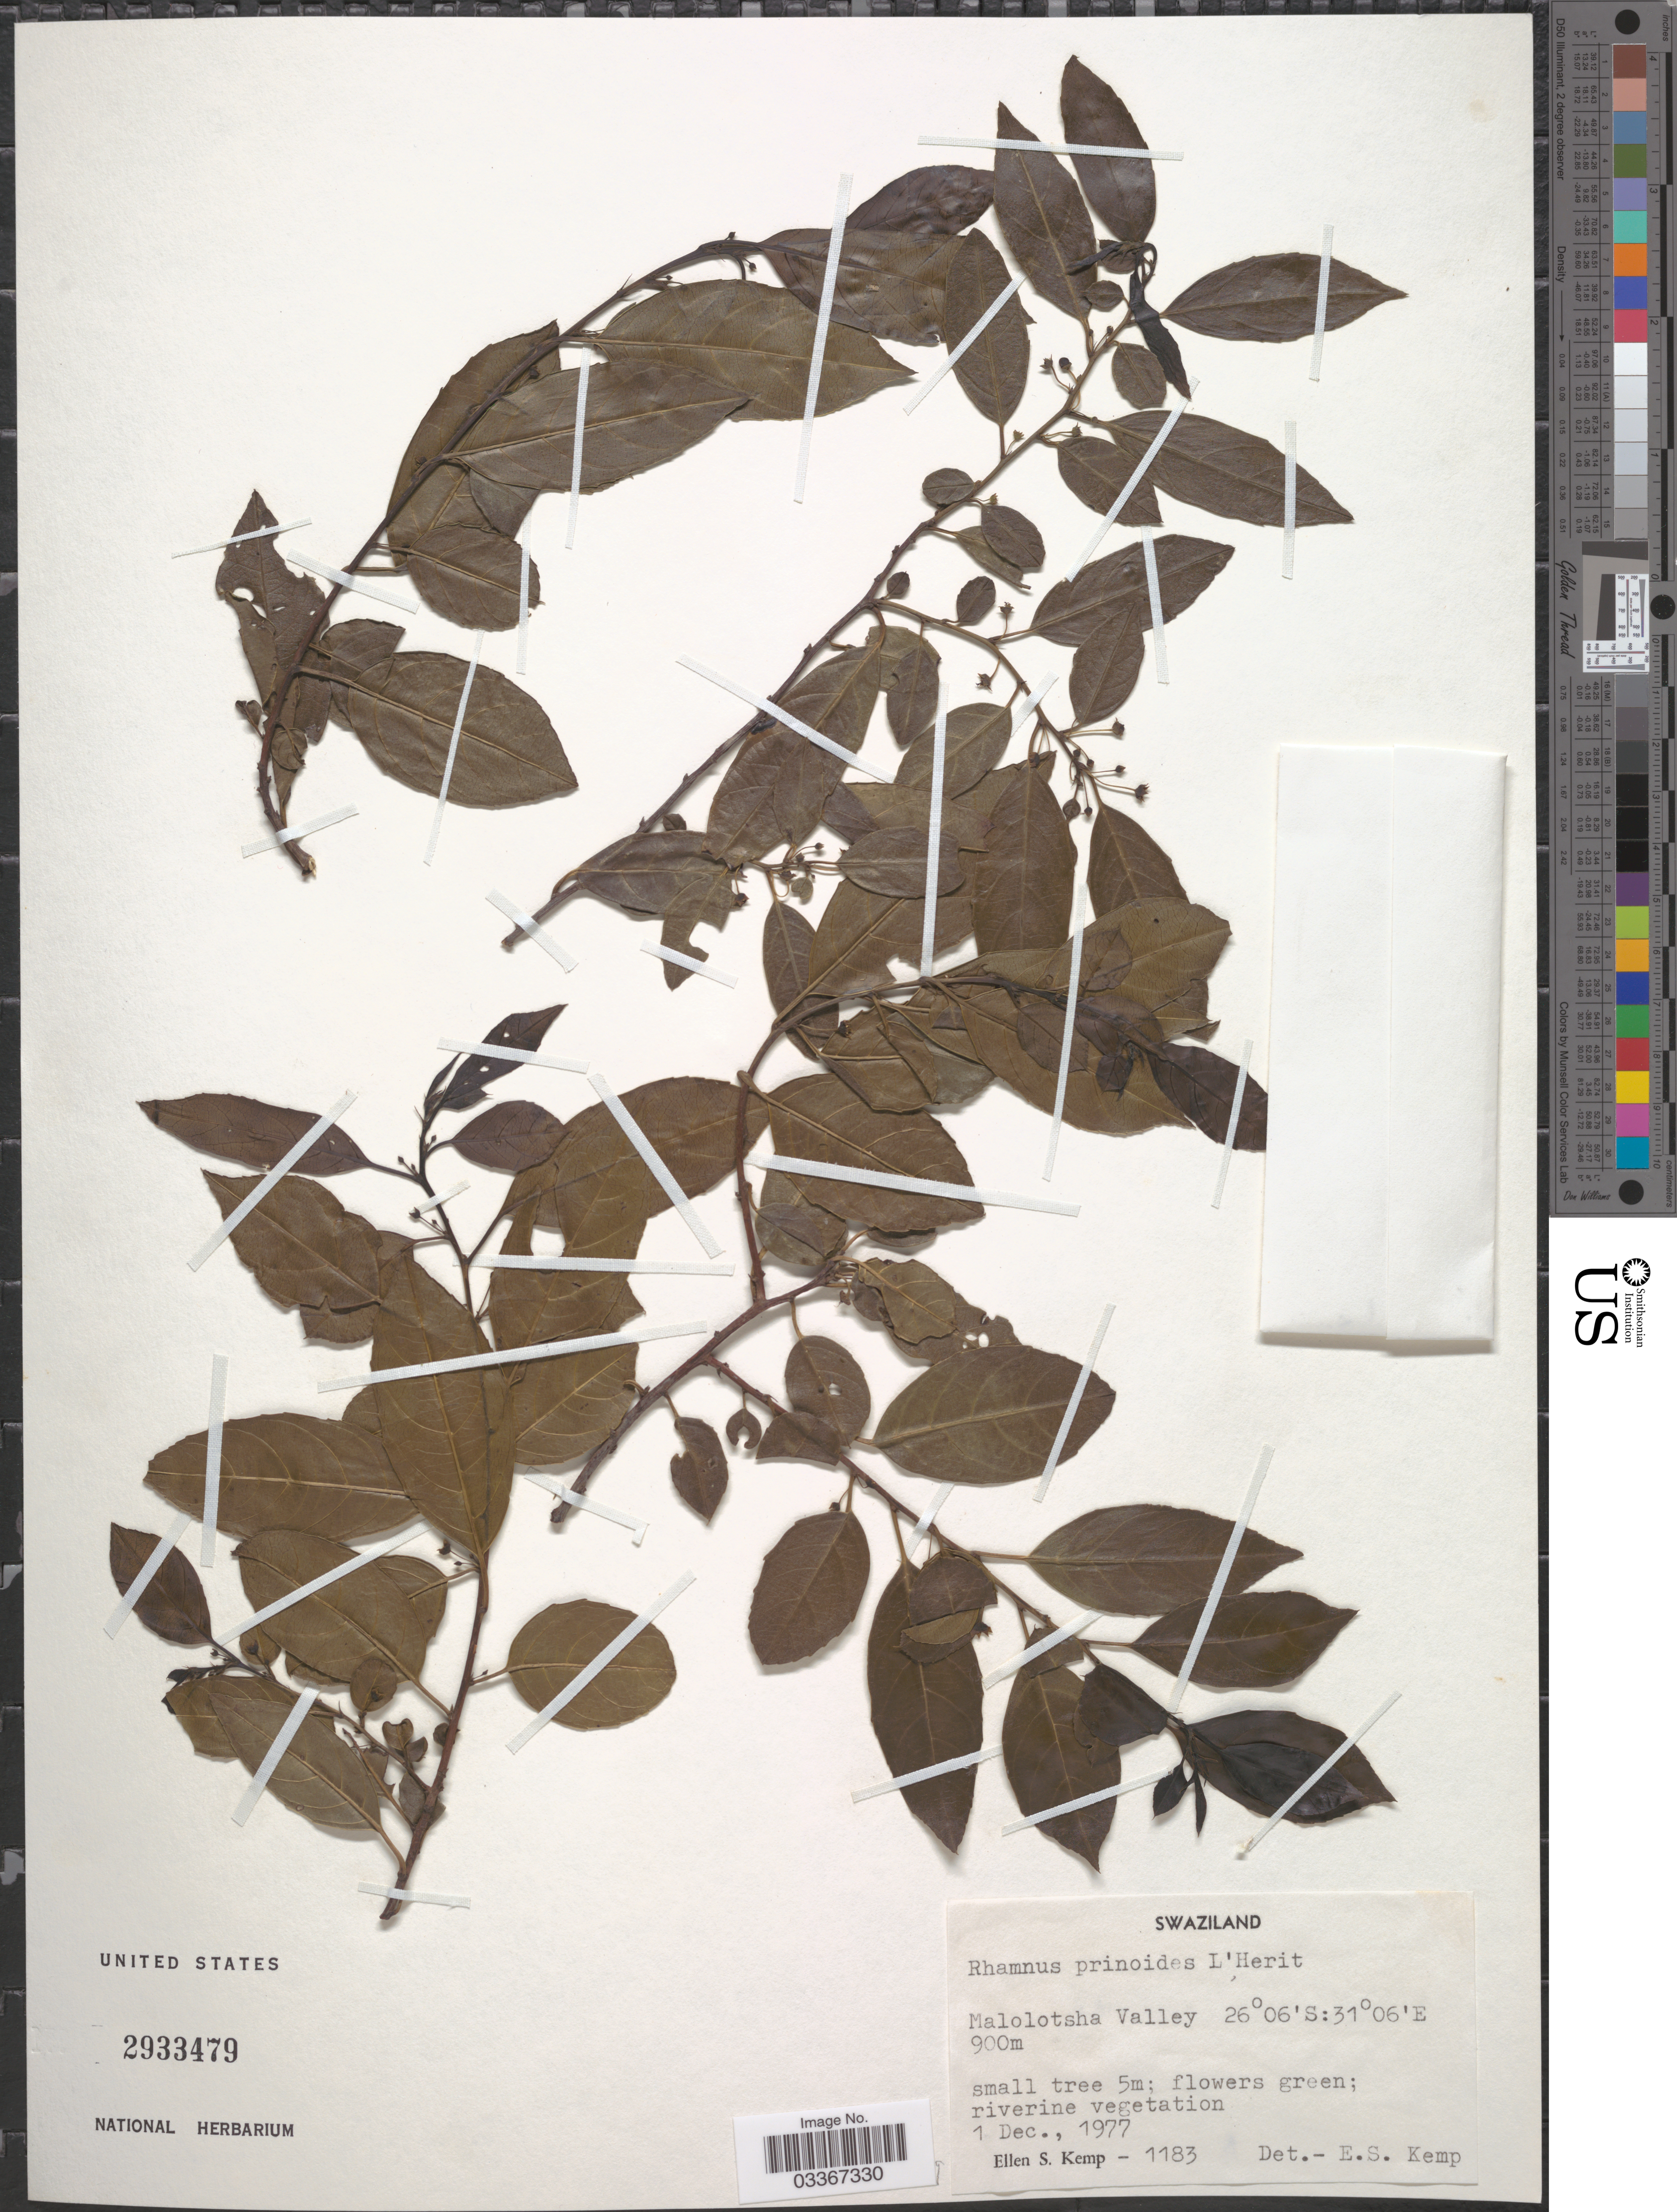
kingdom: Plantae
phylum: Tracheophyta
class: Magnoliopsida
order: Rosales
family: Rhamnaceae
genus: Rhamnus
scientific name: Rhamnus prinoides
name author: L'Hér.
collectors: E. S. Kemp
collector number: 1183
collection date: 1977-12-01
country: Eswatini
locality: Malolotsha Valley.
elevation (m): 900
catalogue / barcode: US 2933479